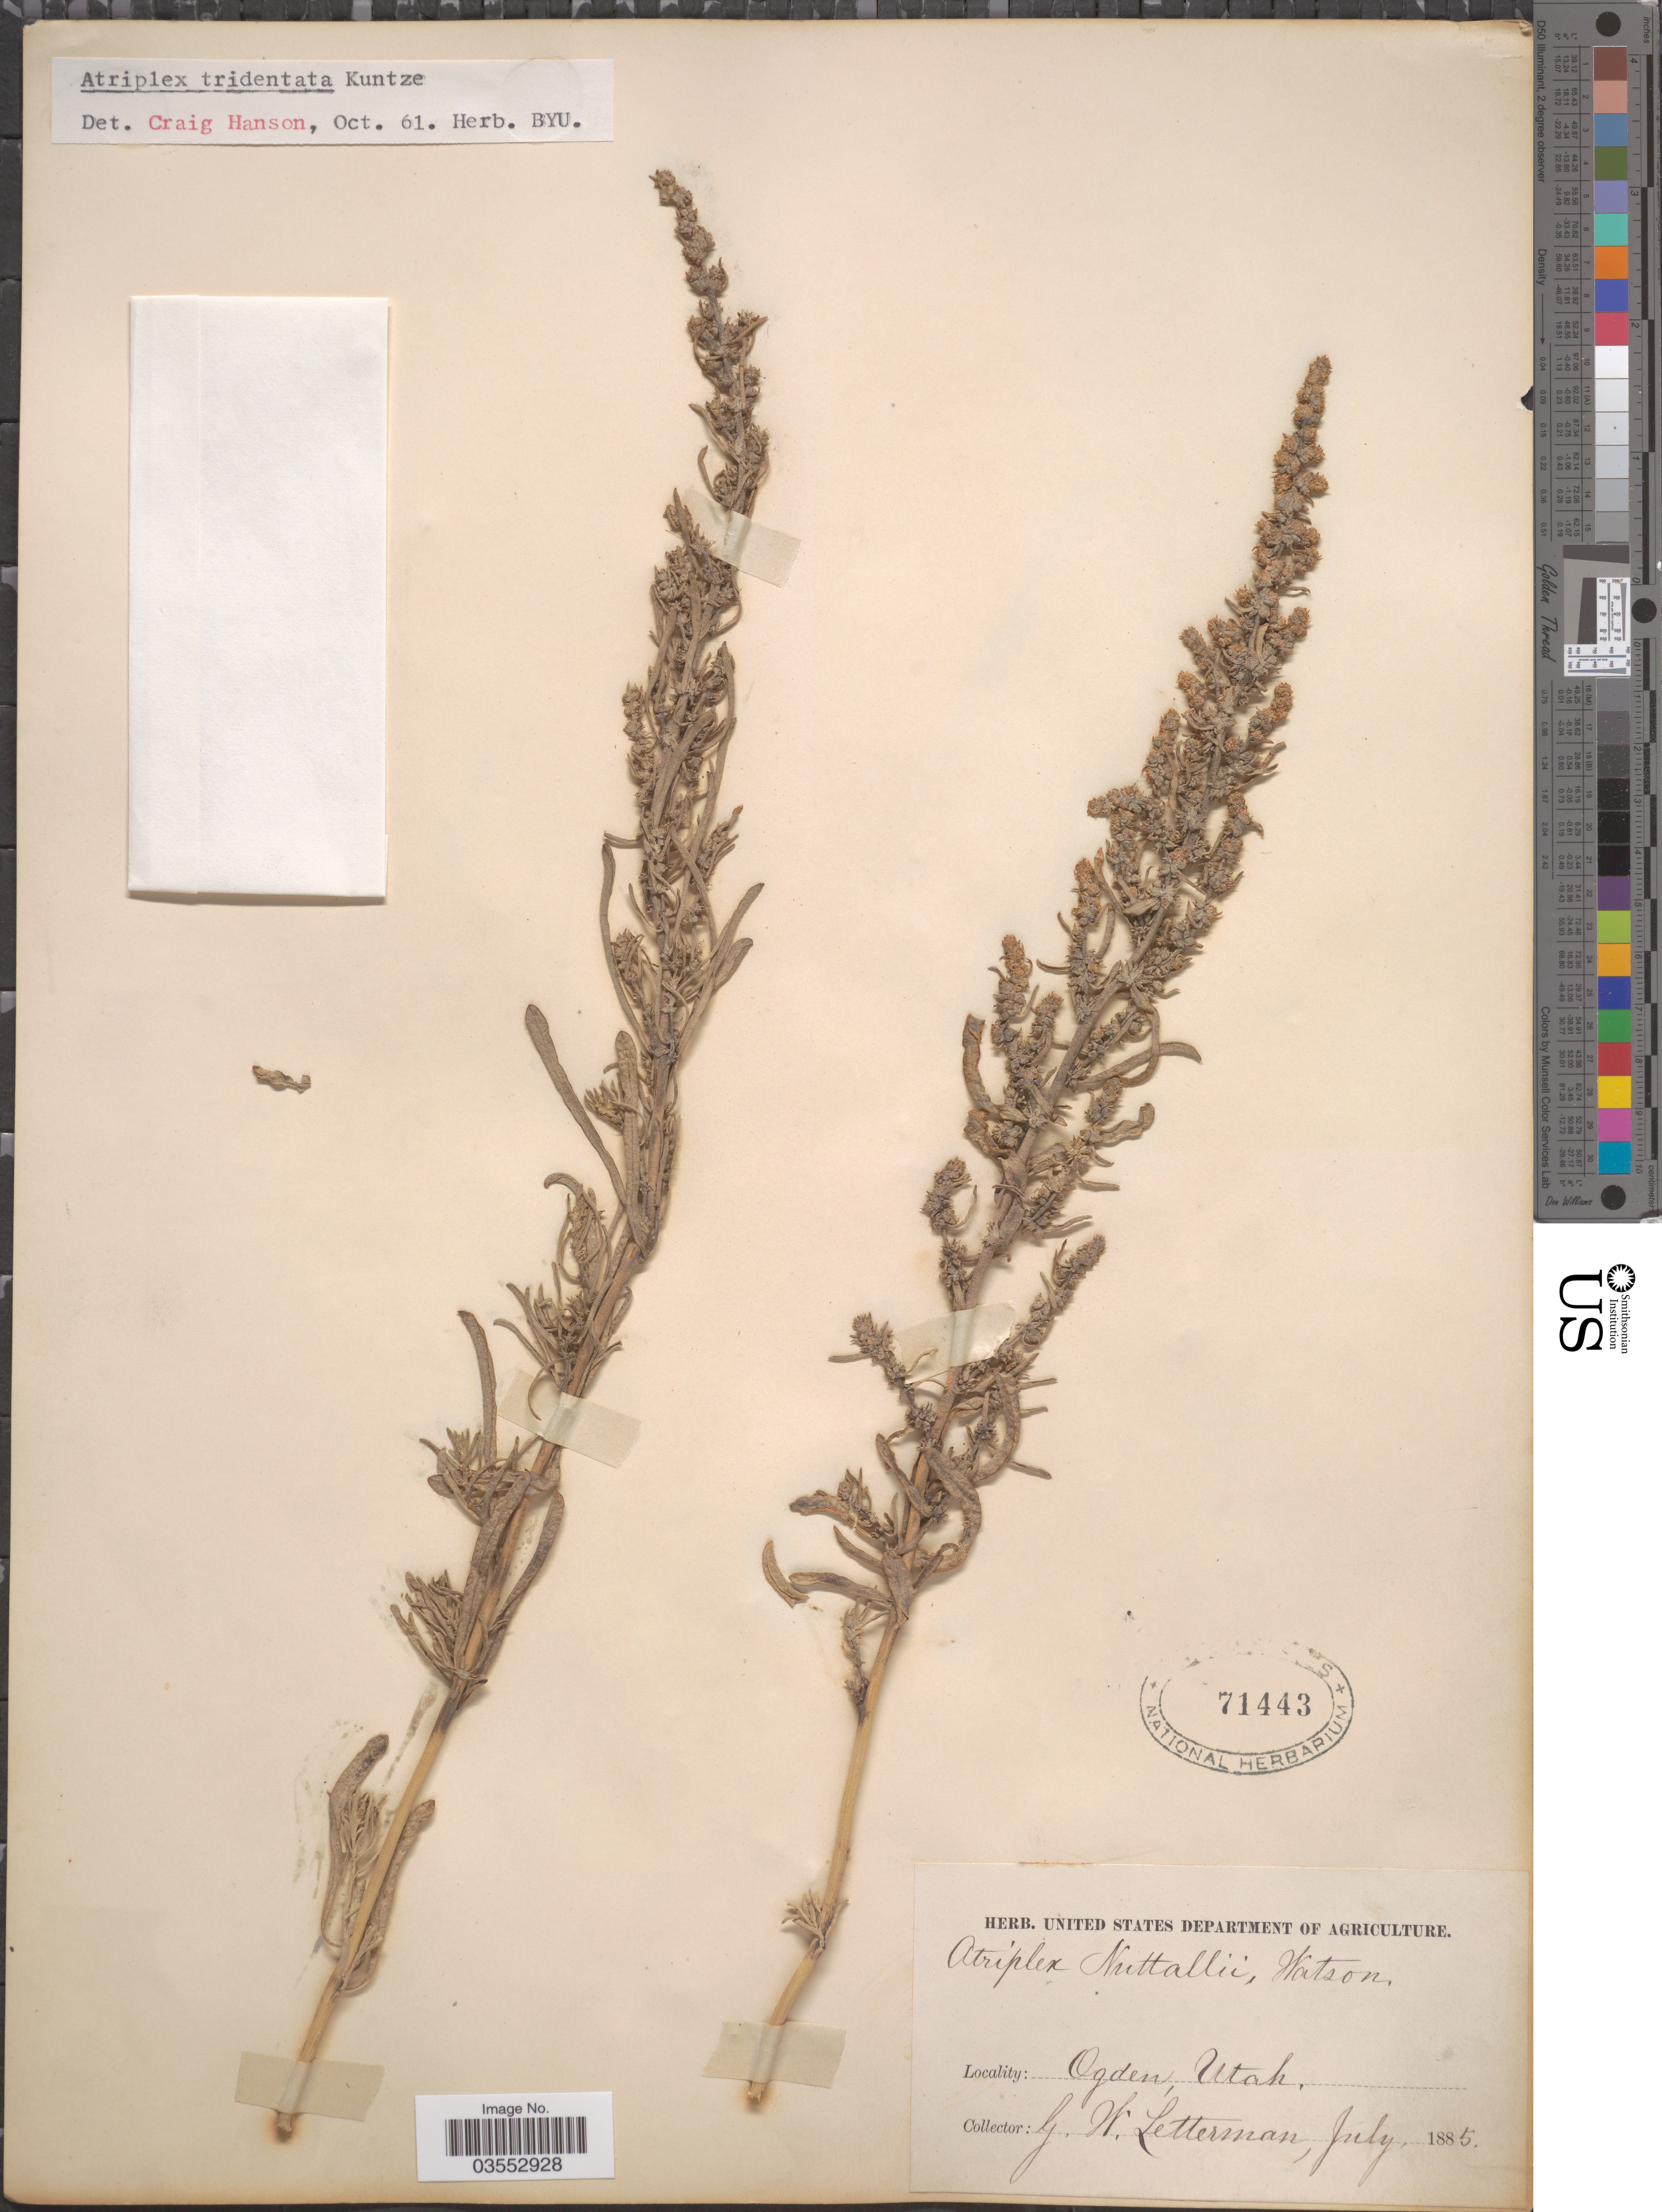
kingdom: Plantae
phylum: Tracheophyta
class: Magnoliopsida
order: Caryophyllales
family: Amaranthaceae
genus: Atriplex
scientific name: Atriplex tridentata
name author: Kuntze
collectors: G. W. Letterman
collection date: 1885-07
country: United States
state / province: Utah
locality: Ogden.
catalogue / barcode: US 71443